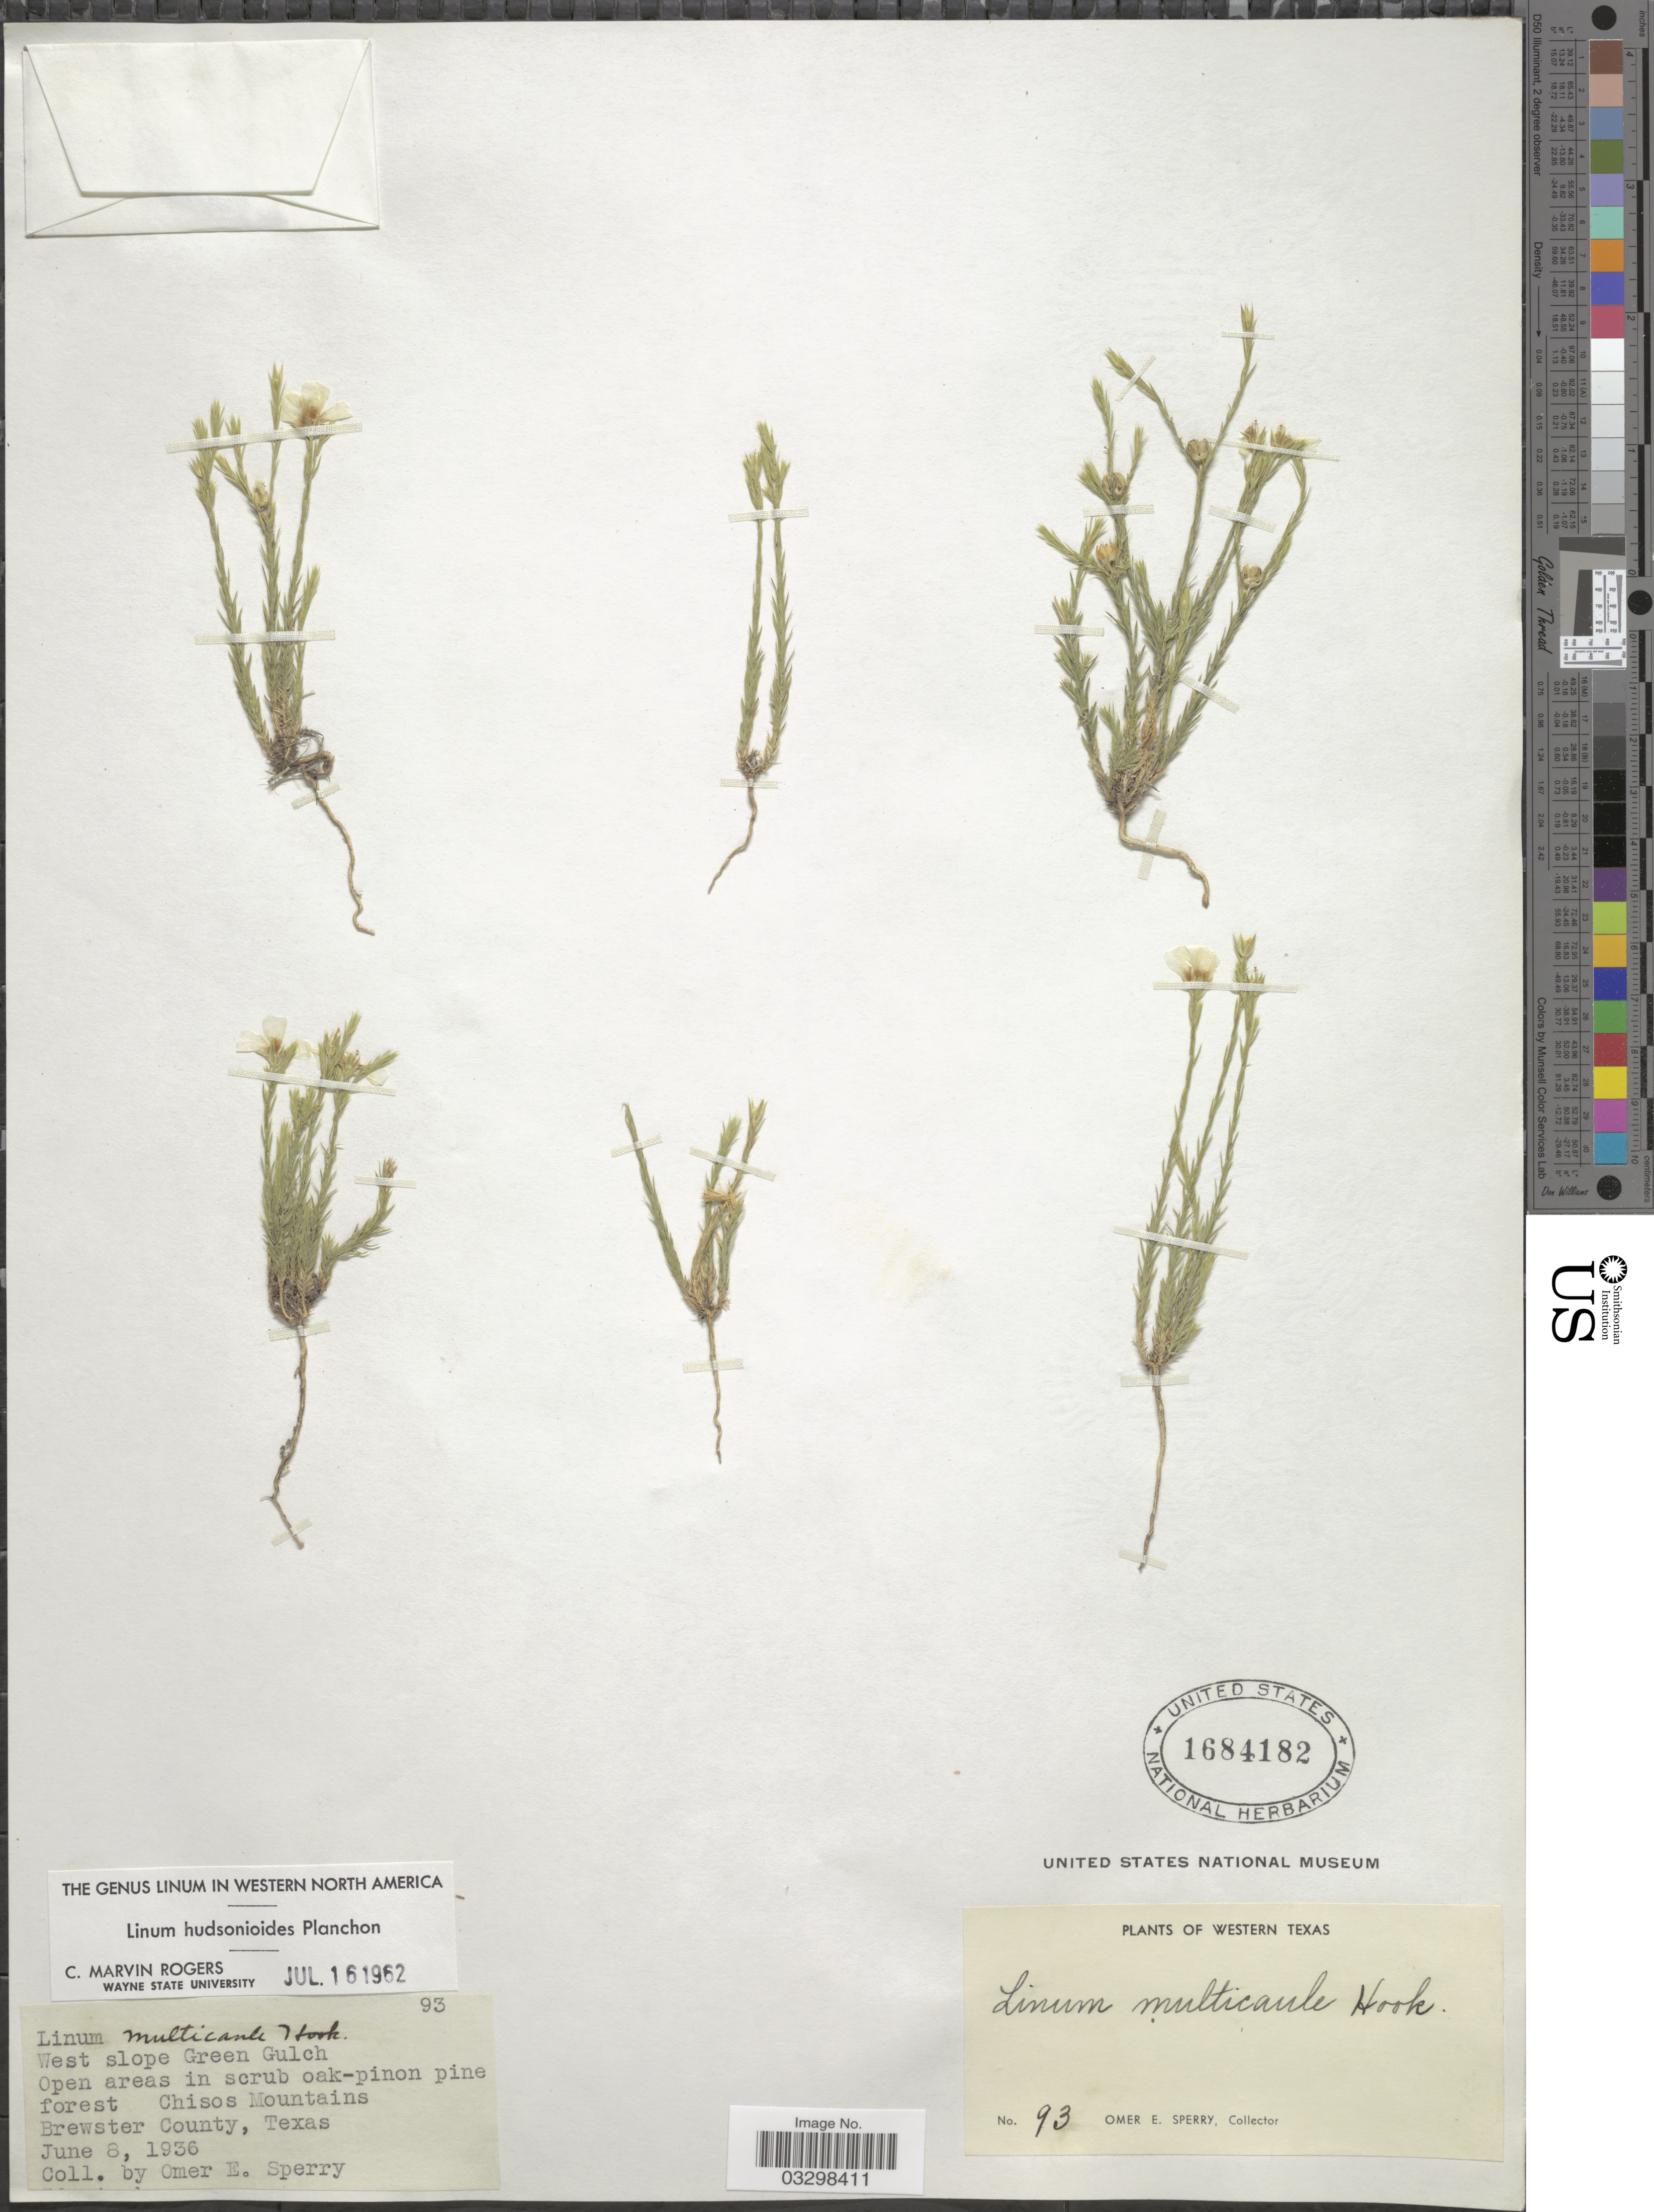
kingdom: Plantae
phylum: Tracheophyta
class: Magnoliopsida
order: Malpighiales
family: Linaceae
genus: Linum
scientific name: Linum hudsonioides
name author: Planch.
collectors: O. E. Sperry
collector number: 93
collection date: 1936-06-08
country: United States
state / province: Texas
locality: West slope Green Gulch. Chisos Mountains Brewster County. Western Texas.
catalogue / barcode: US 1684182